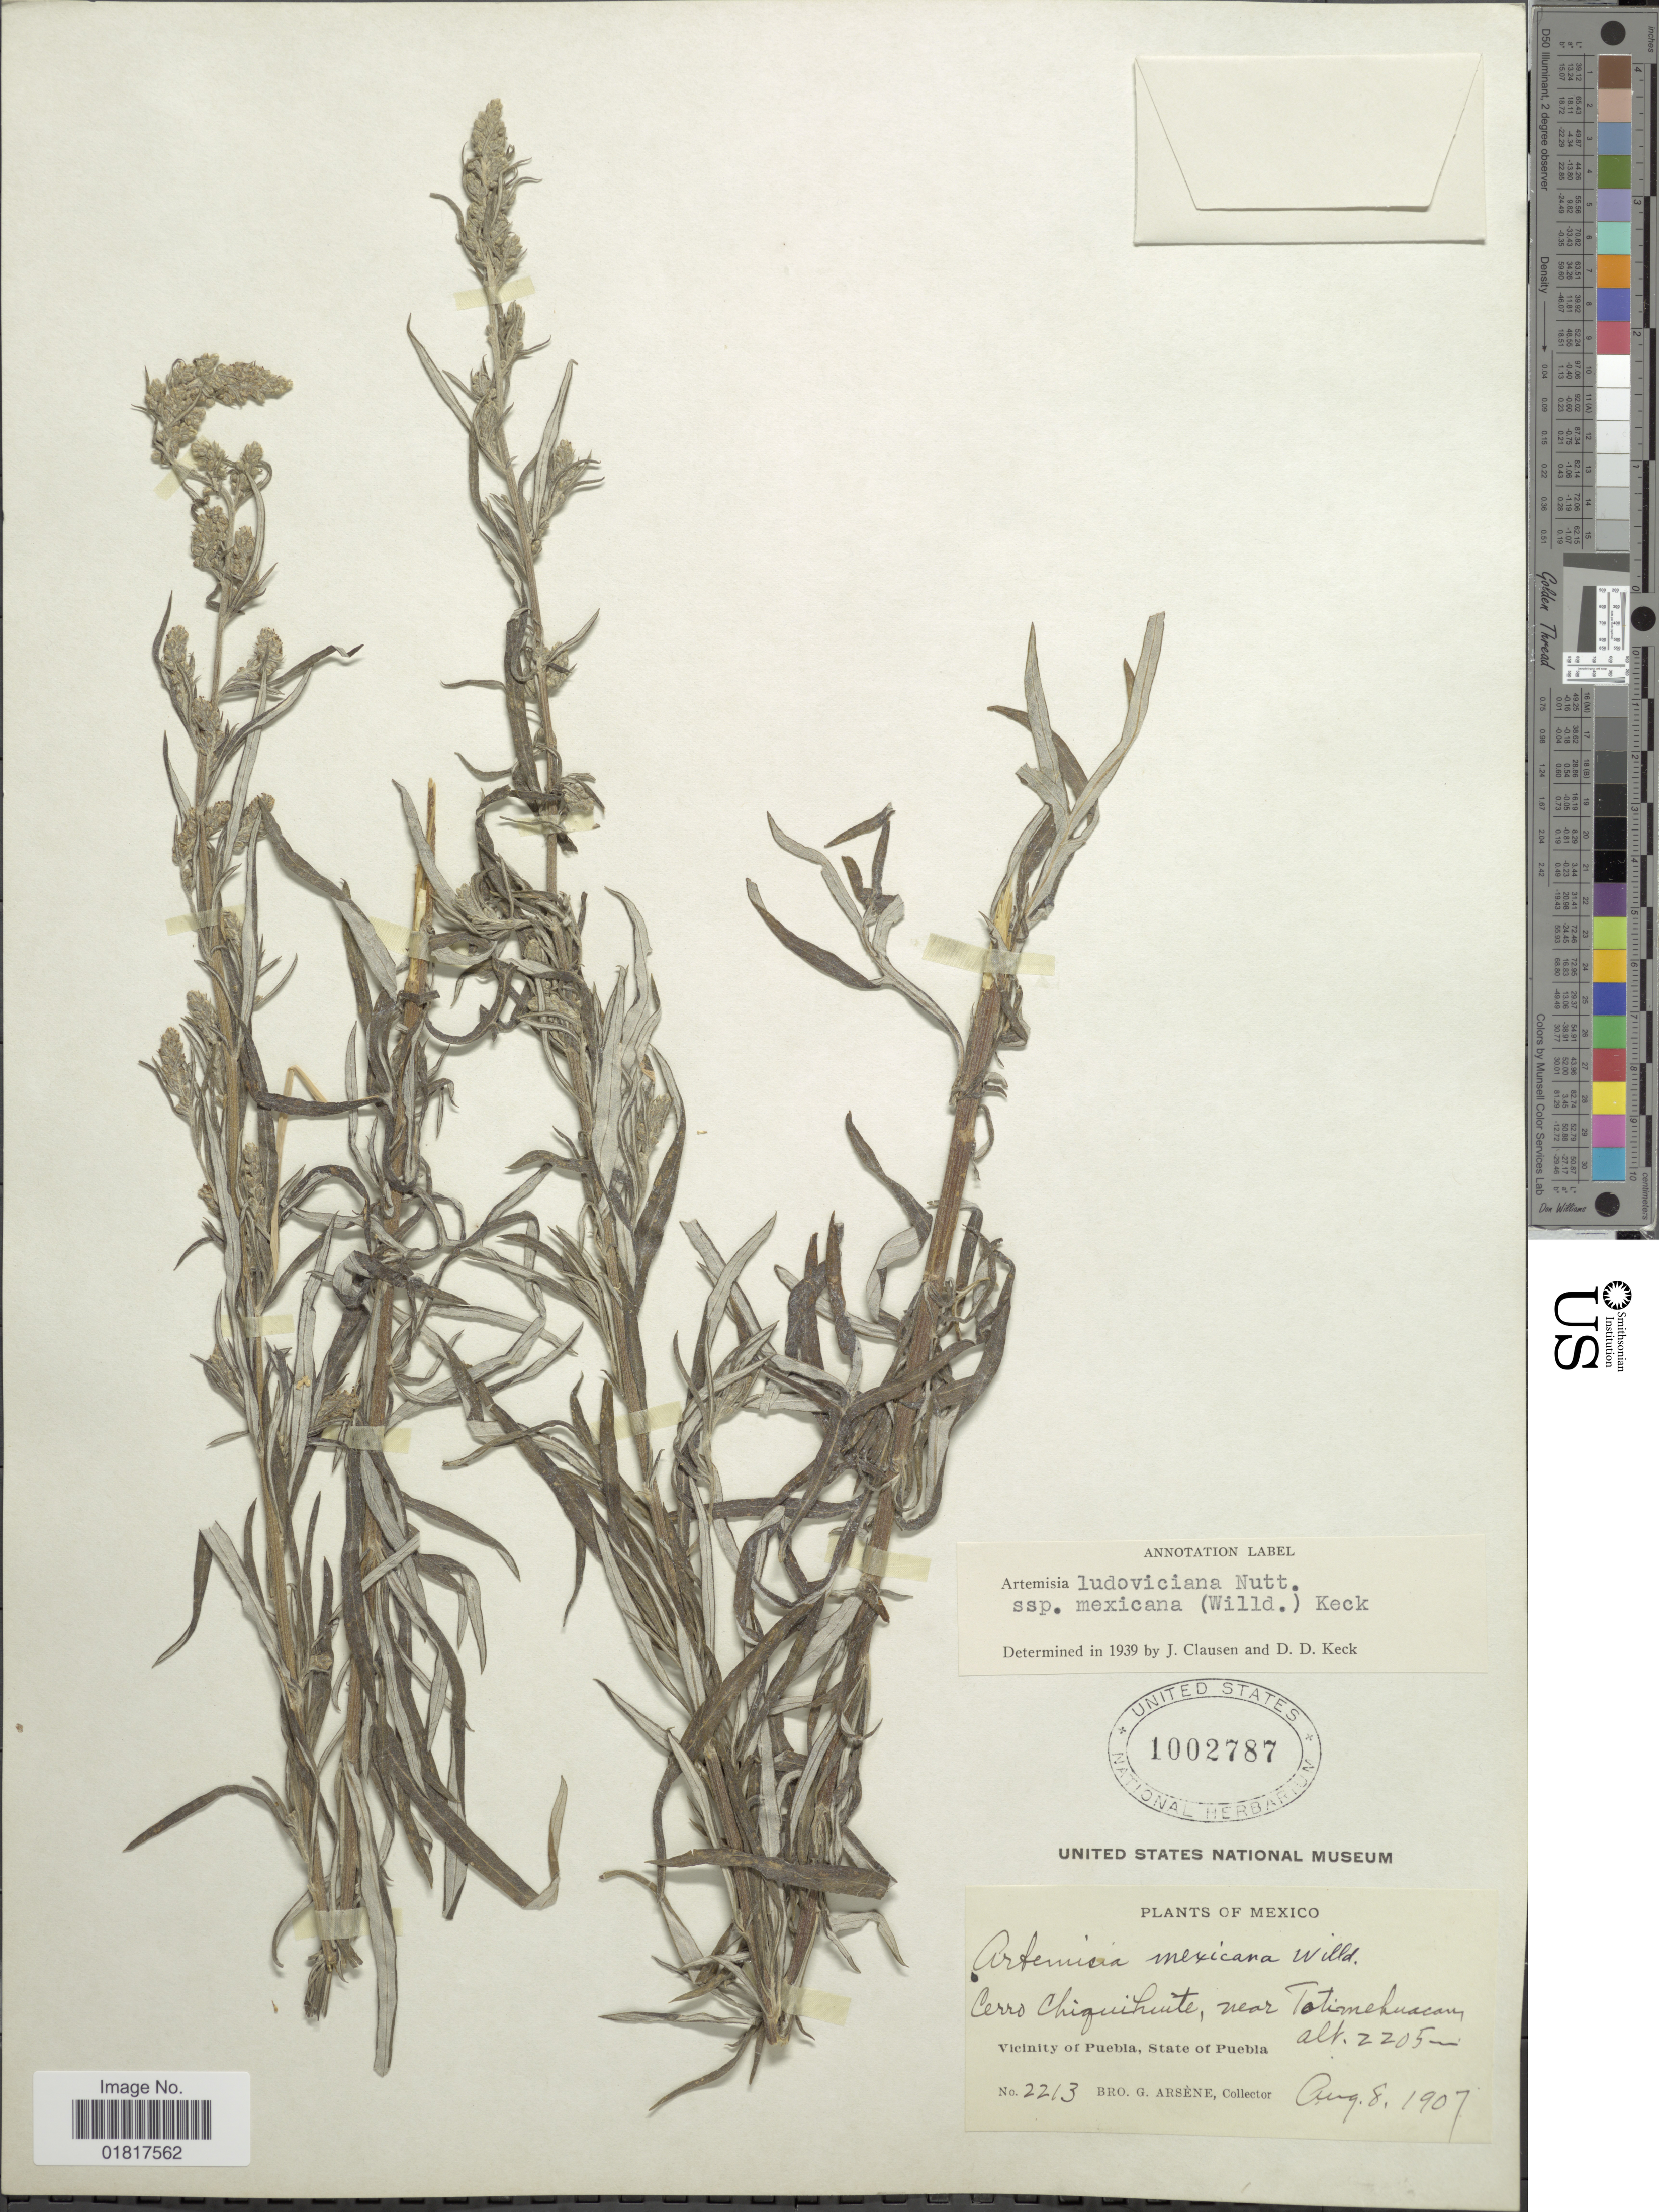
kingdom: Plantae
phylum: Tracheophyta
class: Magnoliopsida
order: Asterales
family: Asteraceae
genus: Artemisia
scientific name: Artemisia ludoviciana subsp. mexicana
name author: (Willd. ex Spreng.) D.D. Keck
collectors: Bro. G. Arsène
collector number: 2213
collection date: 1907-08-08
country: Mexico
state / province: Puebla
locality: Cerro Chiquihuite, near Totimehuacan, Vicinity of Puebla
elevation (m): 2205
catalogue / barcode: US 1002787